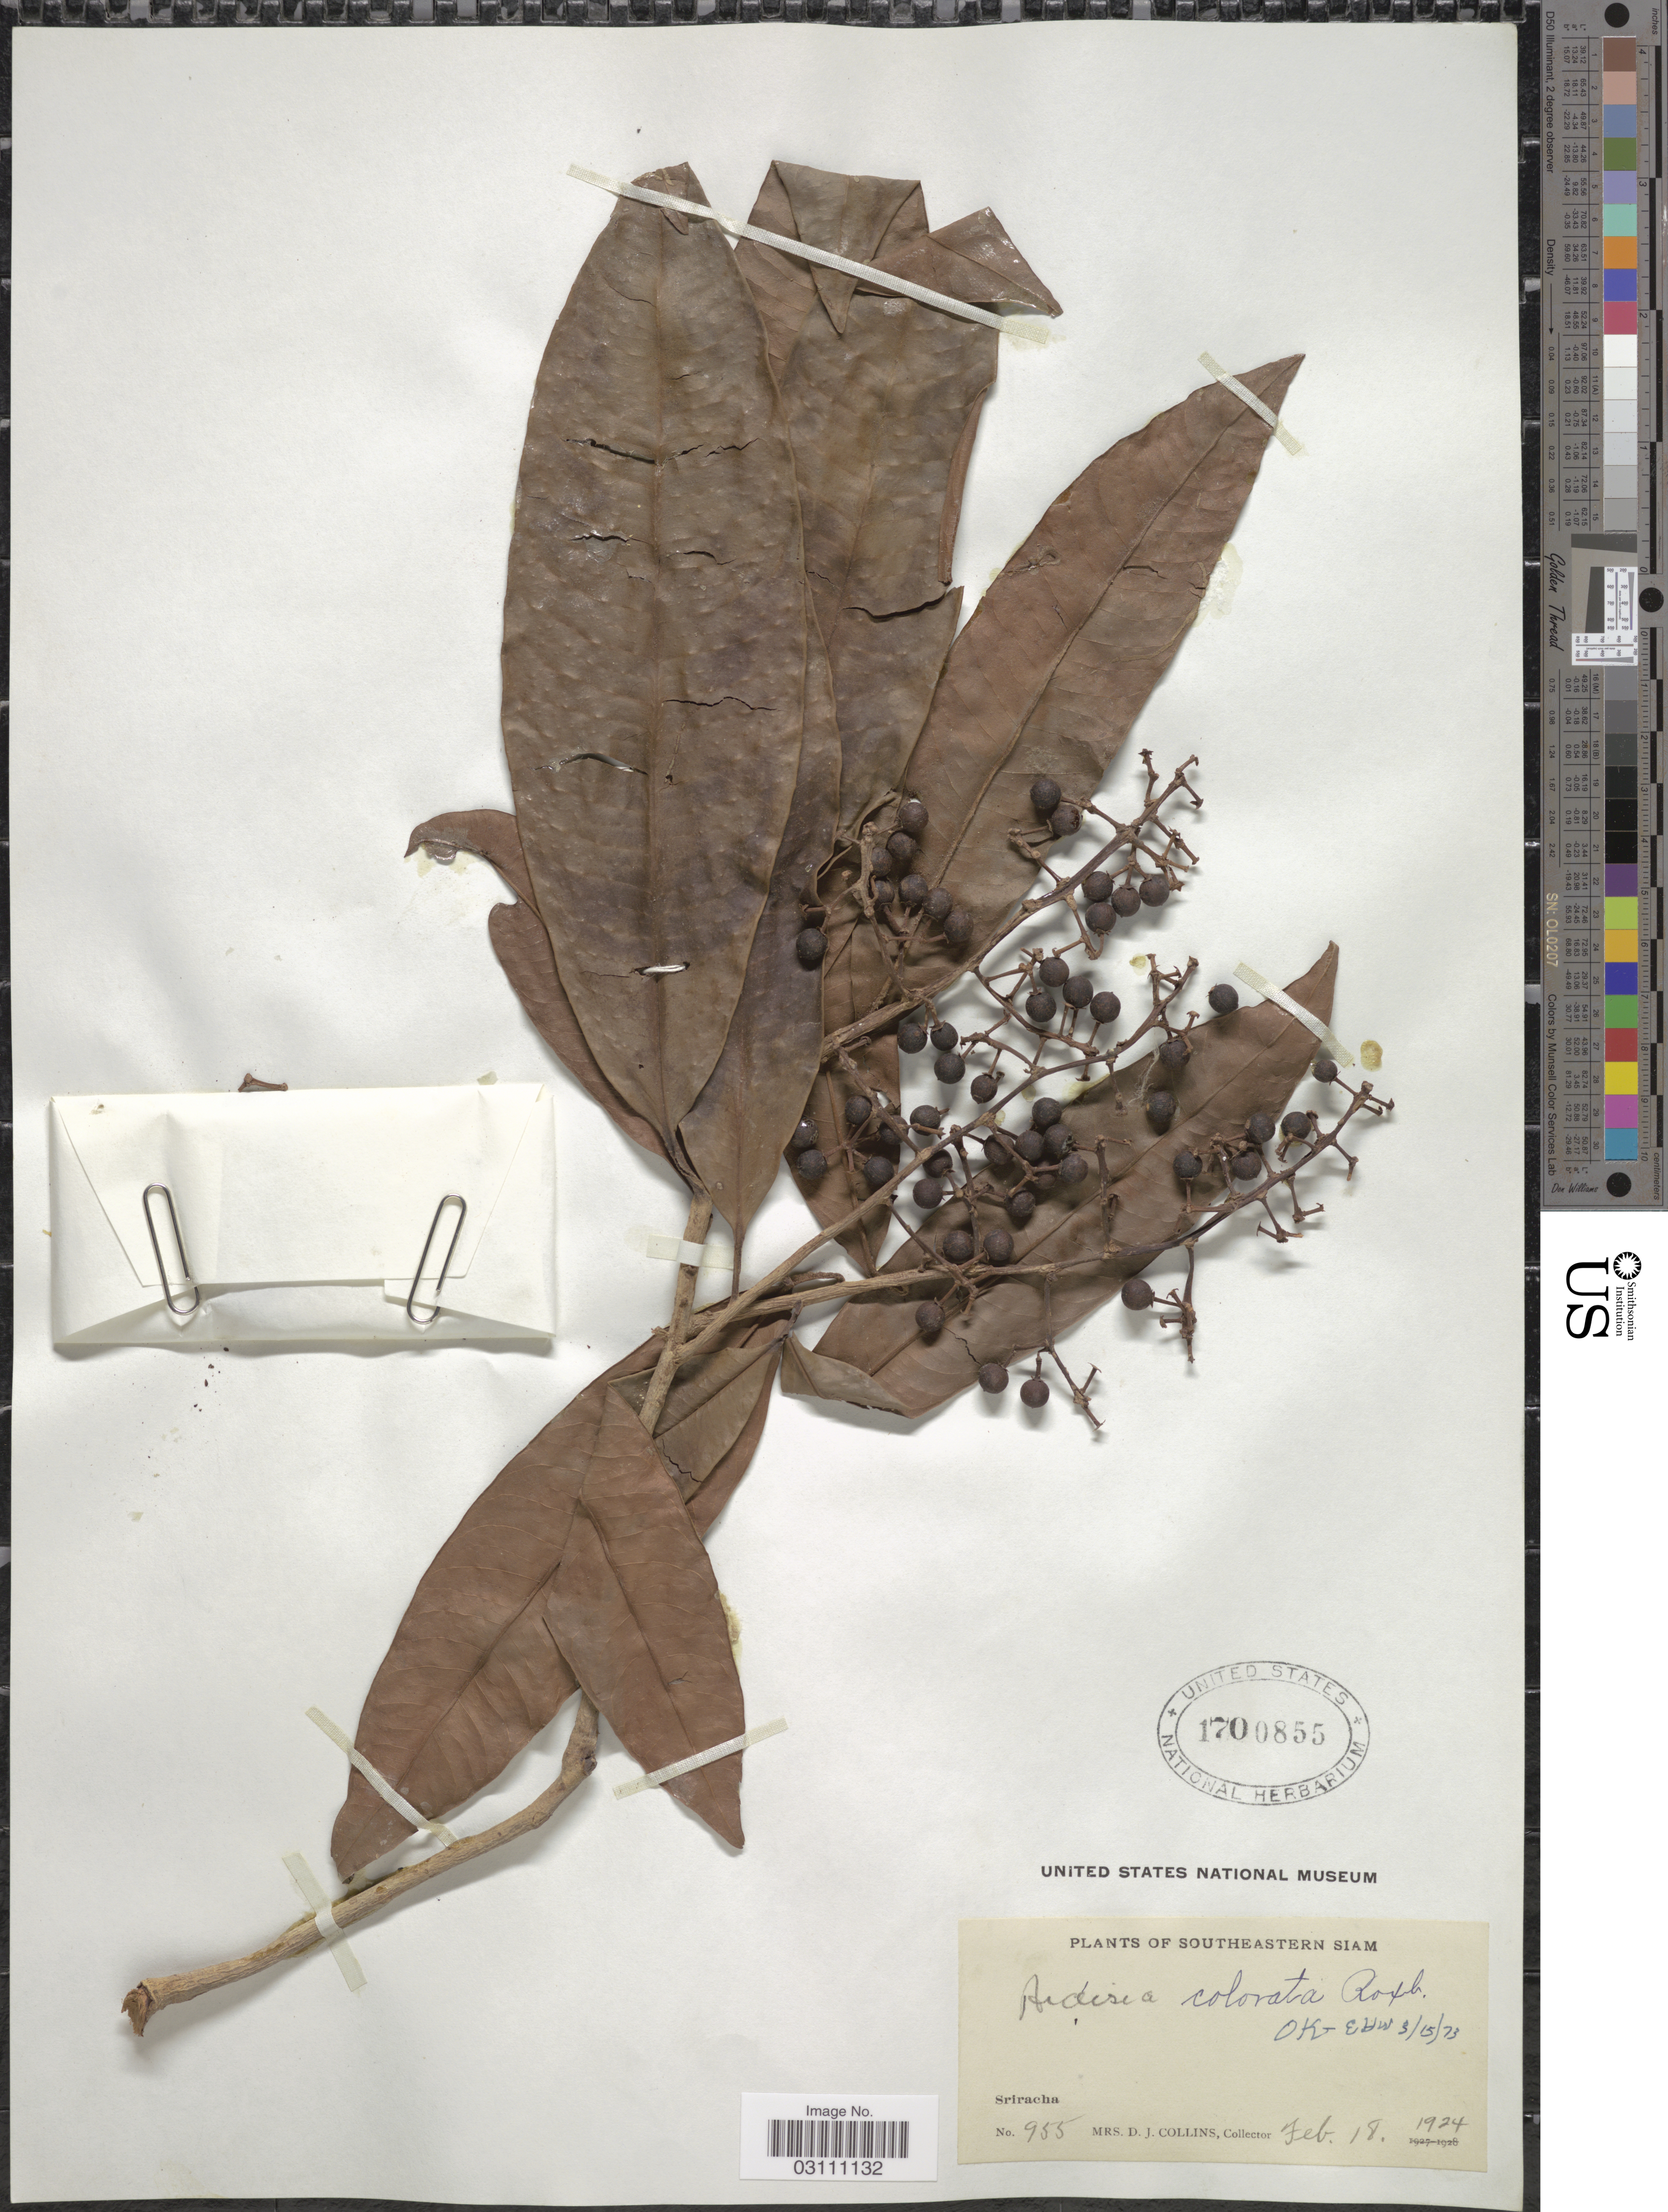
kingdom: Plantae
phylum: Tracheophyta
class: Magnoliopsida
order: Ericales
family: Primulaceae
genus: Ardisia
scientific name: Ardisia colorata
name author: Roxb.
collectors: Mrs. D. J. Collins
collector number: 955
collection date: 1924-02-18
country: Thailand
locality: Southeastern Siam. Sriracha.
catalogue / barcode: US 1700855